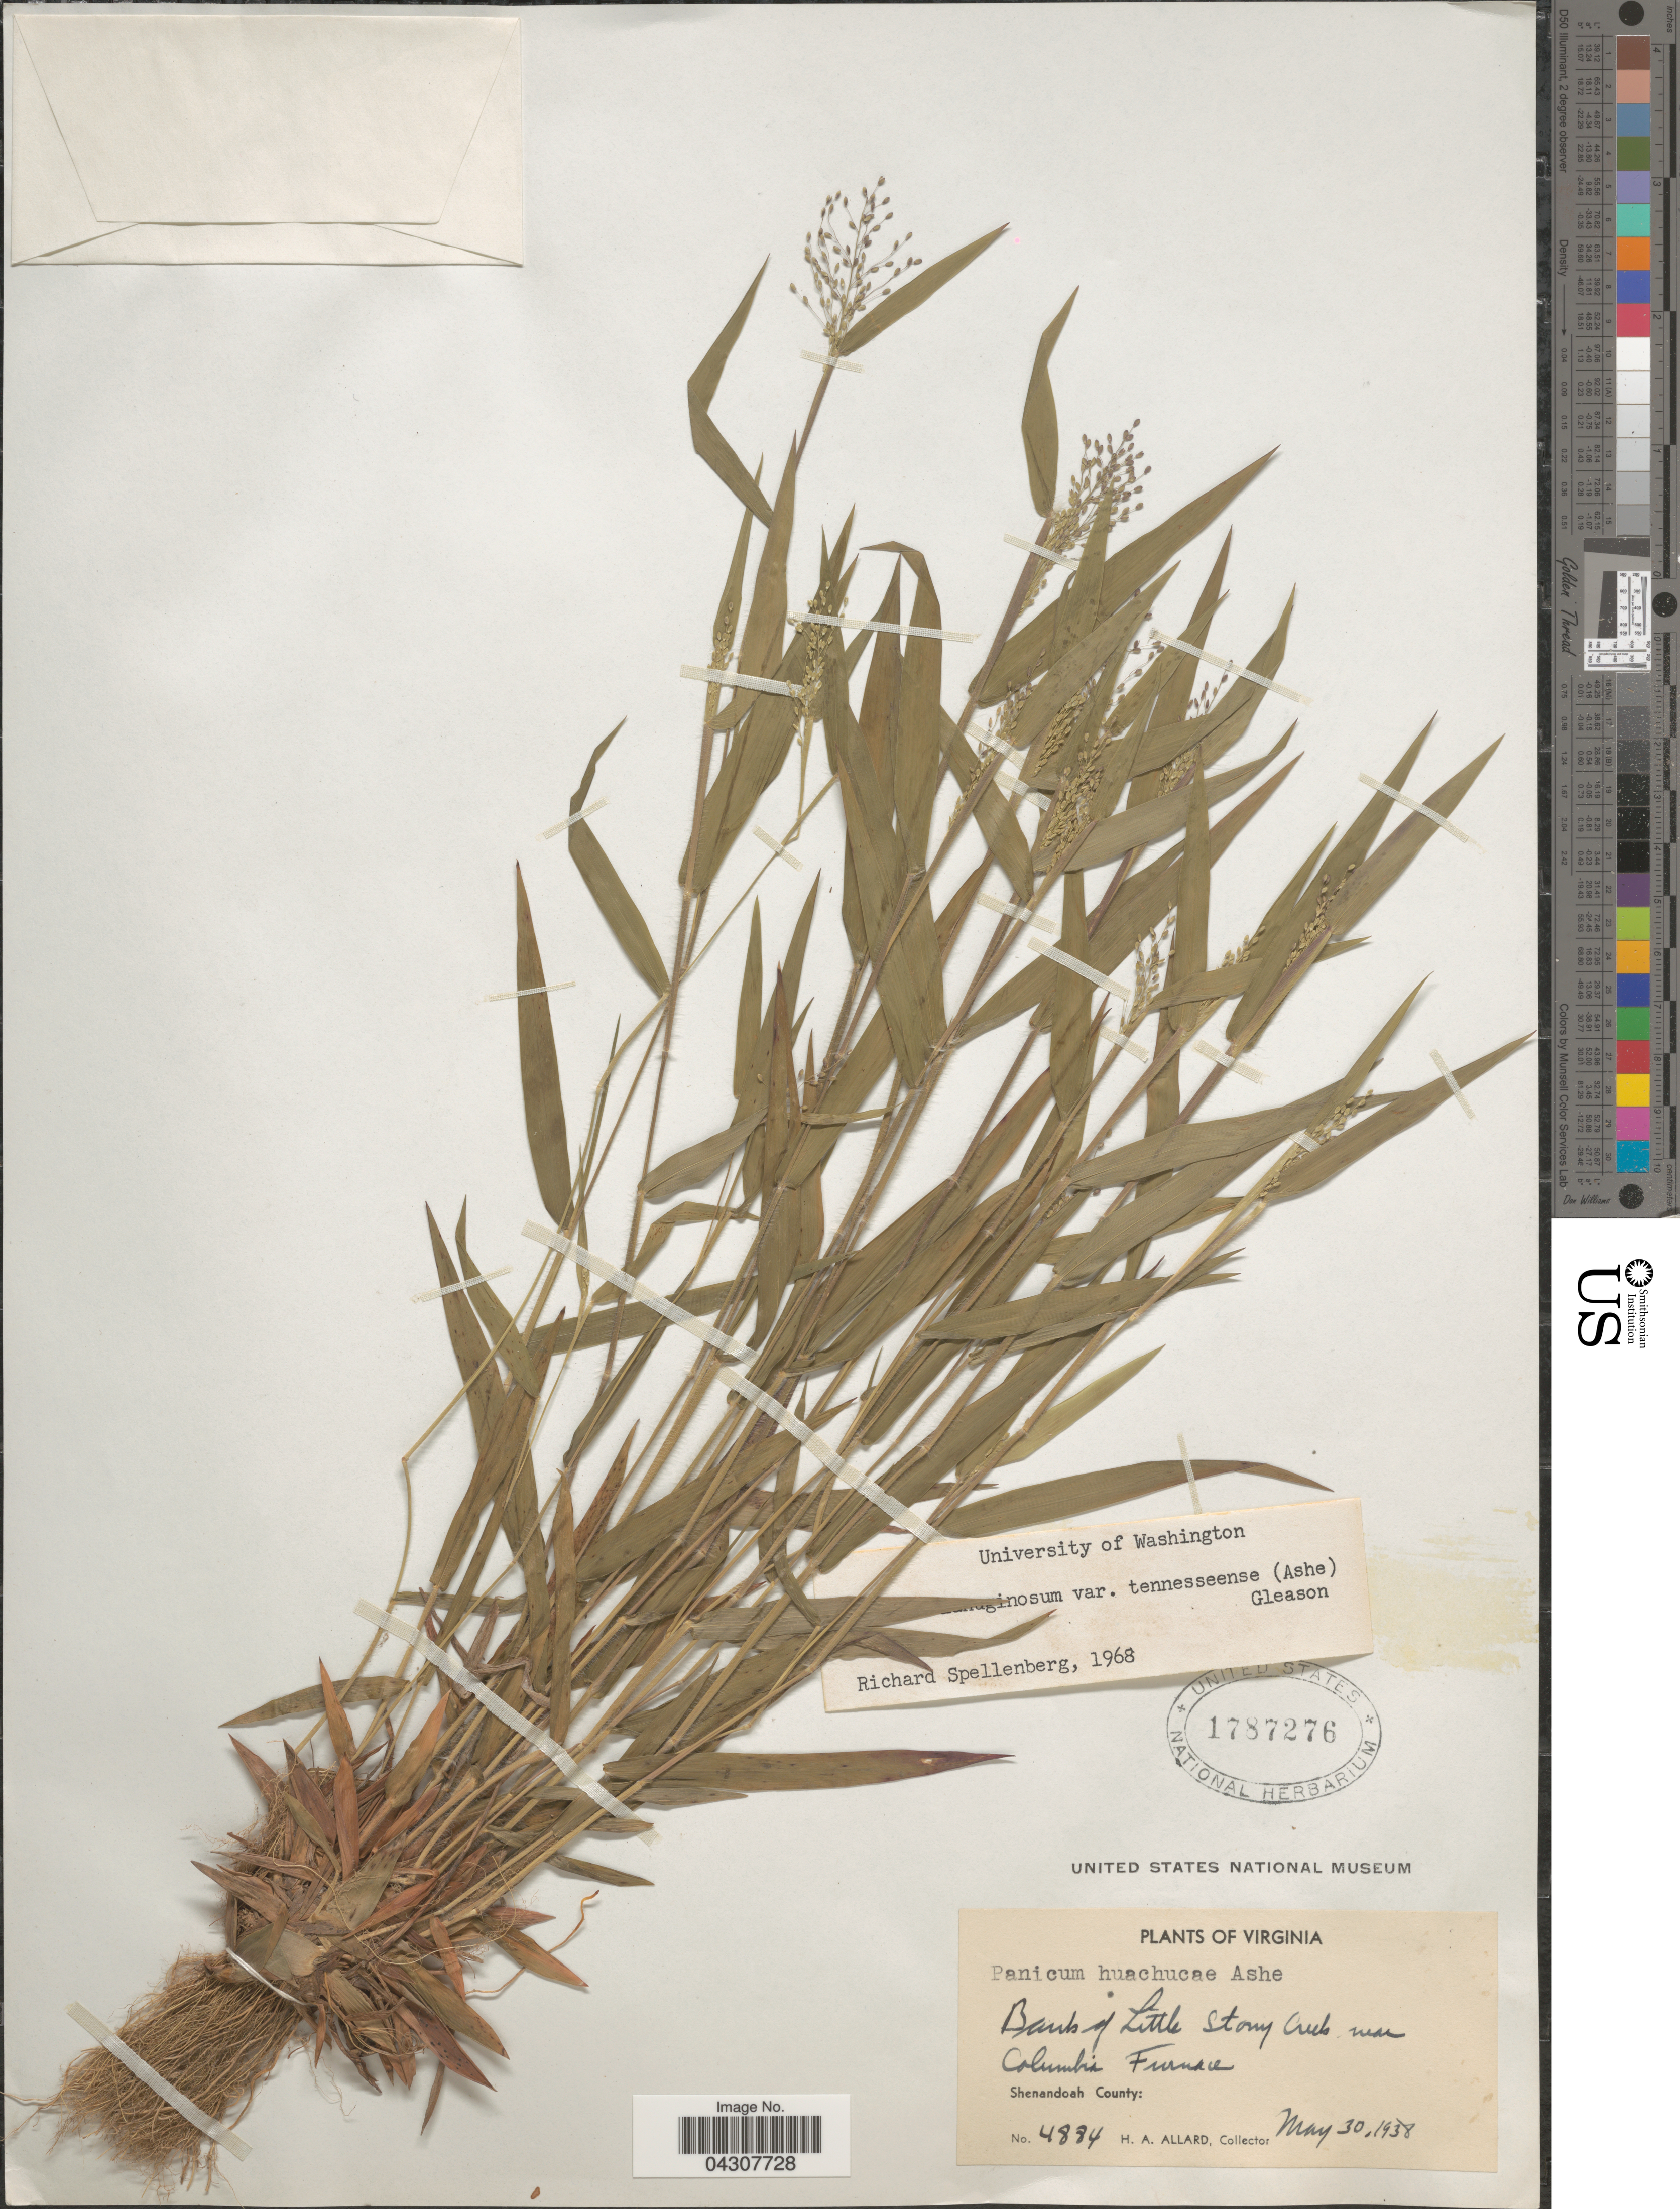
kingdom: Plantae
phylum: Tracheophyta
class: Liliopsida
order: Poales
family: Poaceae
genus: Dichanthelium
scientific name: Dichanthelium acuminatum var. acuminatum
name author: (Sw.) Gould & C.A. Clark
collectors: H. A. Allard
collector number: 4884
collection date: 1938-05-30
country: United States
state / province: Virginia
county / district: Shenandoah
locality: Banks of Little Stony Creek near Columbia Furnace. Shenandoah County.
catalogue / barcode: US 1787276